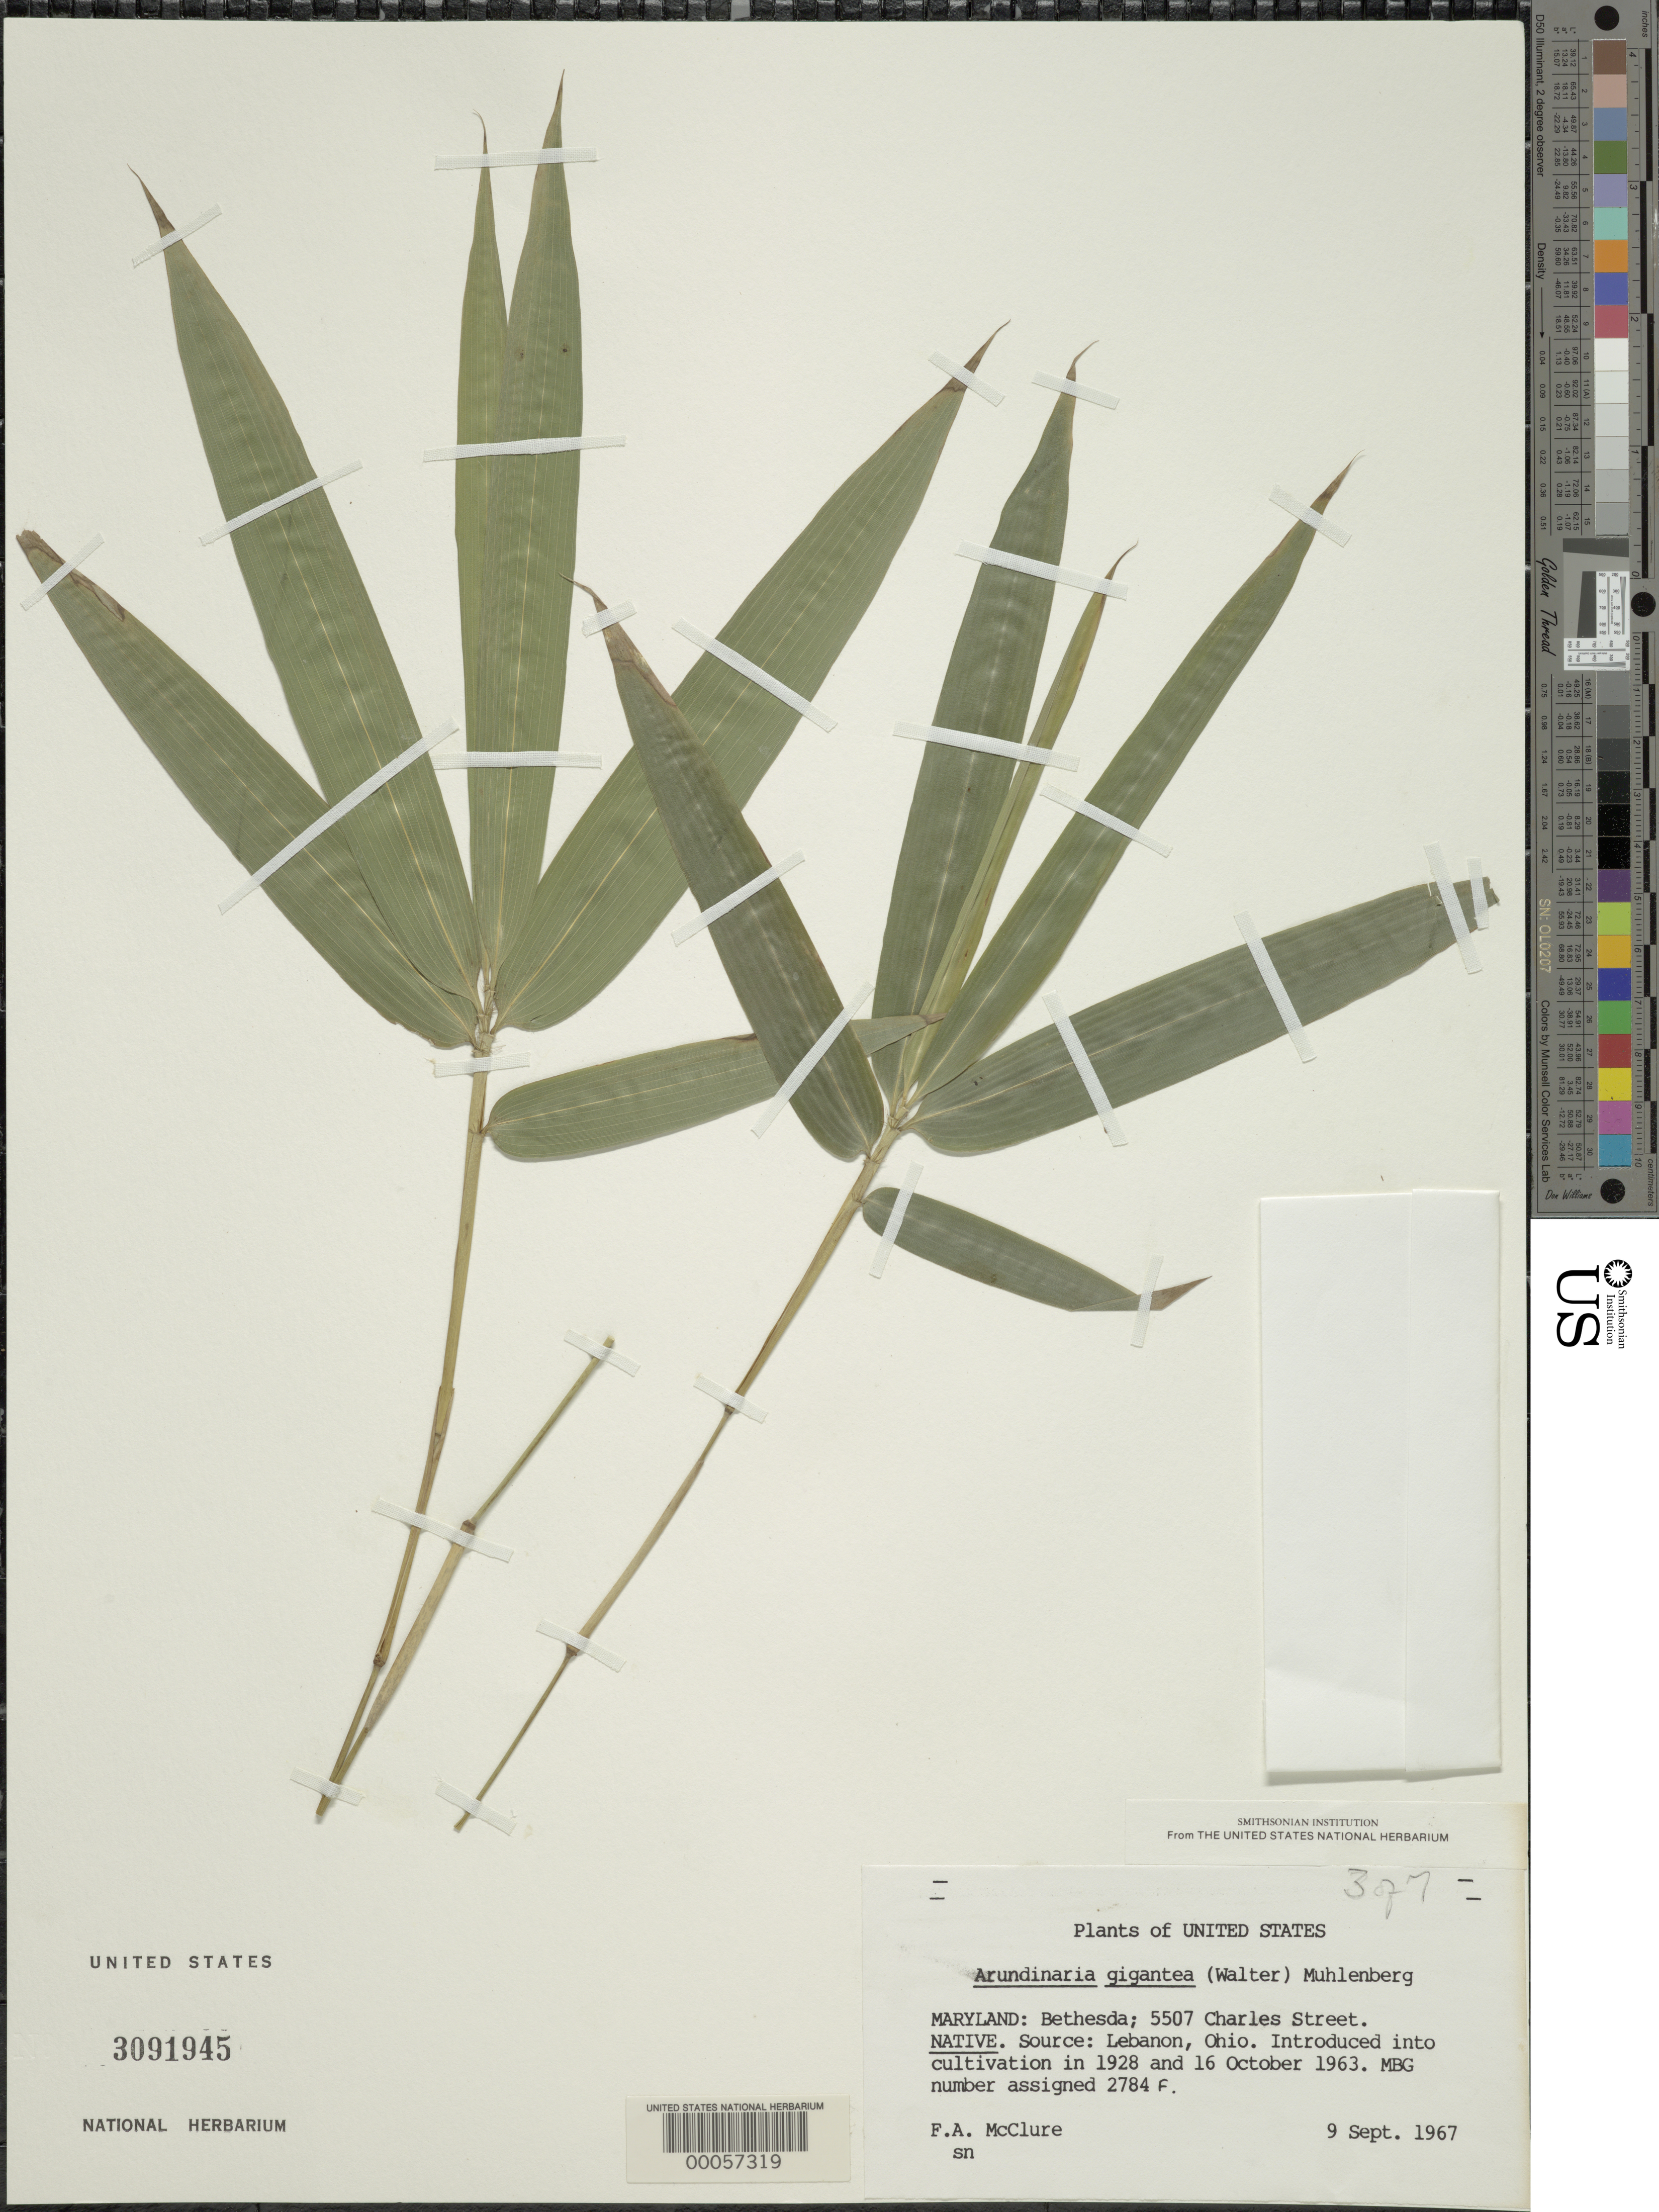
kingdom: Plantae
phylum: Tracheophyta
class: Liliopsida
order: Poales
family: Poaceae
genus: Arundinaria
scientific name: Arundinaria gigantea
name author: (Walter) Muhl.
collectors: F. A. McClure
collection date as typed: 09 Sep 1967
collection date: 1967-09-09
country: United States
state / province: Maryland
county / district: Montgomery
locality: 5507 Charles Street, Bethesda (McClure's garden)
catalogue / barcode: US 3091945